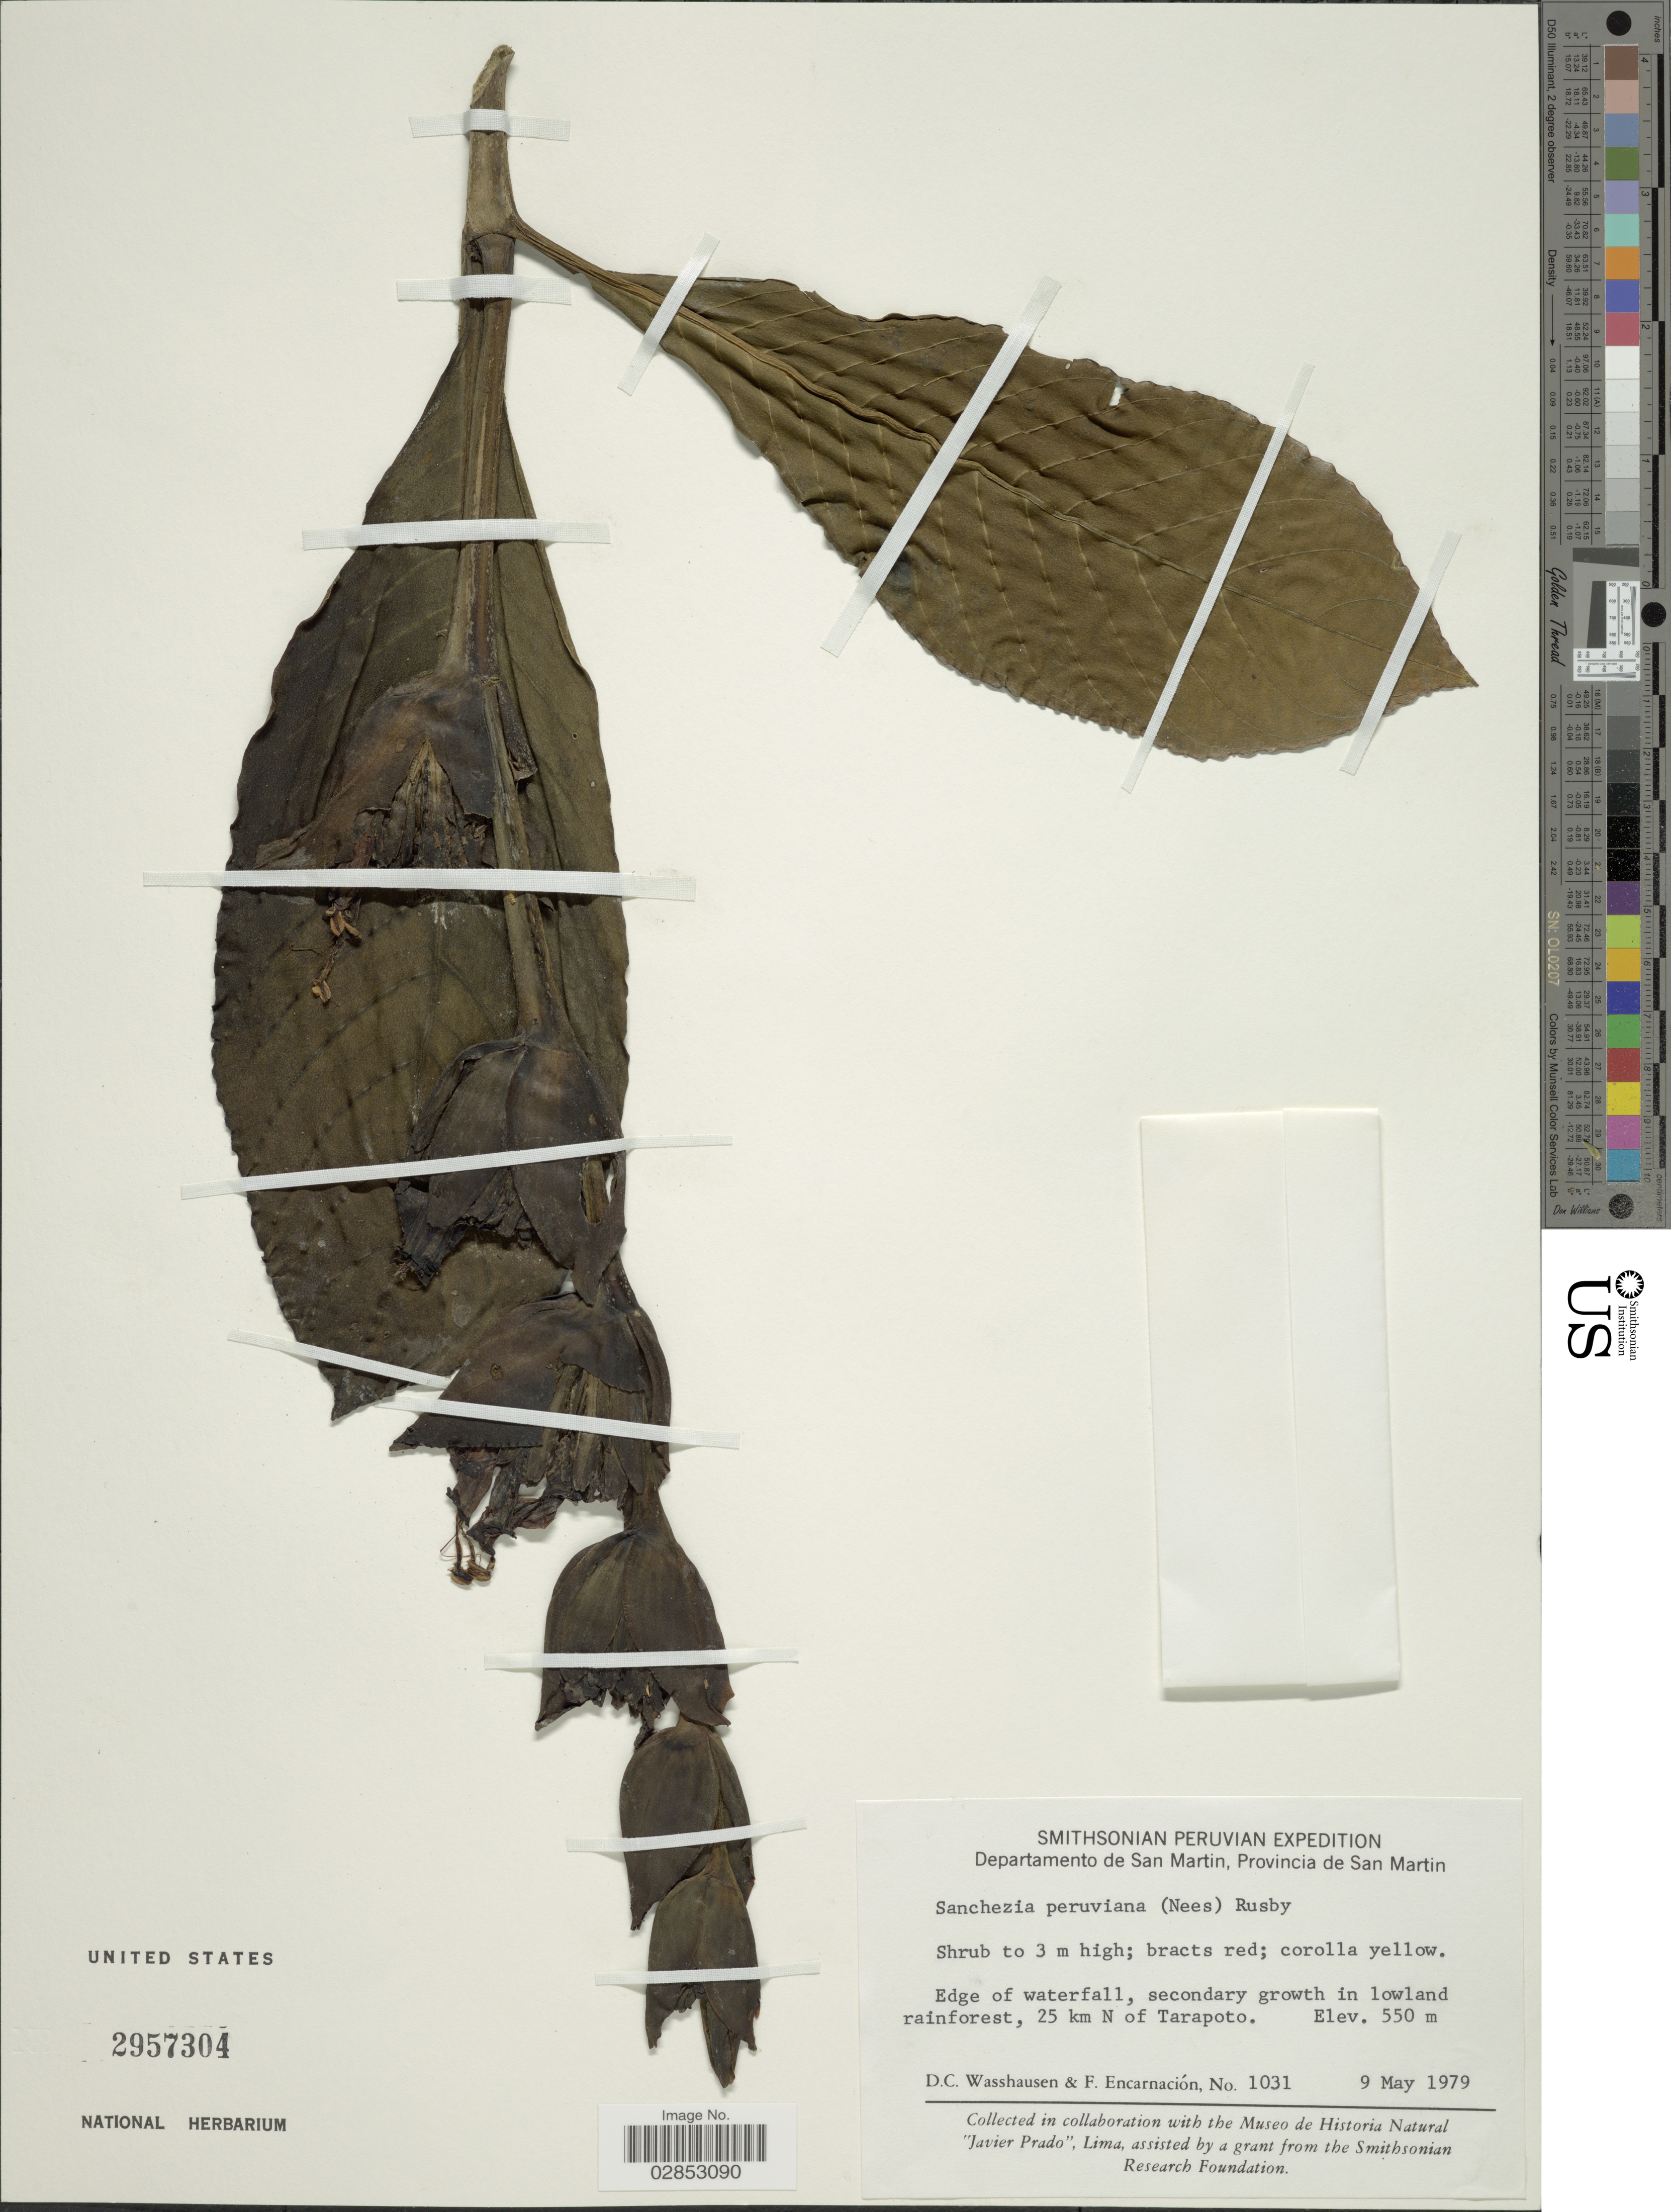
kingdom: Plantae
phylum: Tracheophyta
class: Magnoliopsida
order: Lamiales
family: Acanthaceae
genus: Sanchezia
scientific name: Sanchezia oblonga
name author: Ruiz & Pav.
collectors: D. C. Wasshausen & F. Encarnación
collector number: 1031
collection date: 1979-05-09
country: Peru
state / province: San Martín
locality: Departamento de San Martin, Provincia de San Martin, 25 km N of Tarapoto.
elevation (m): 550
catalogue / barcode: US 2957304